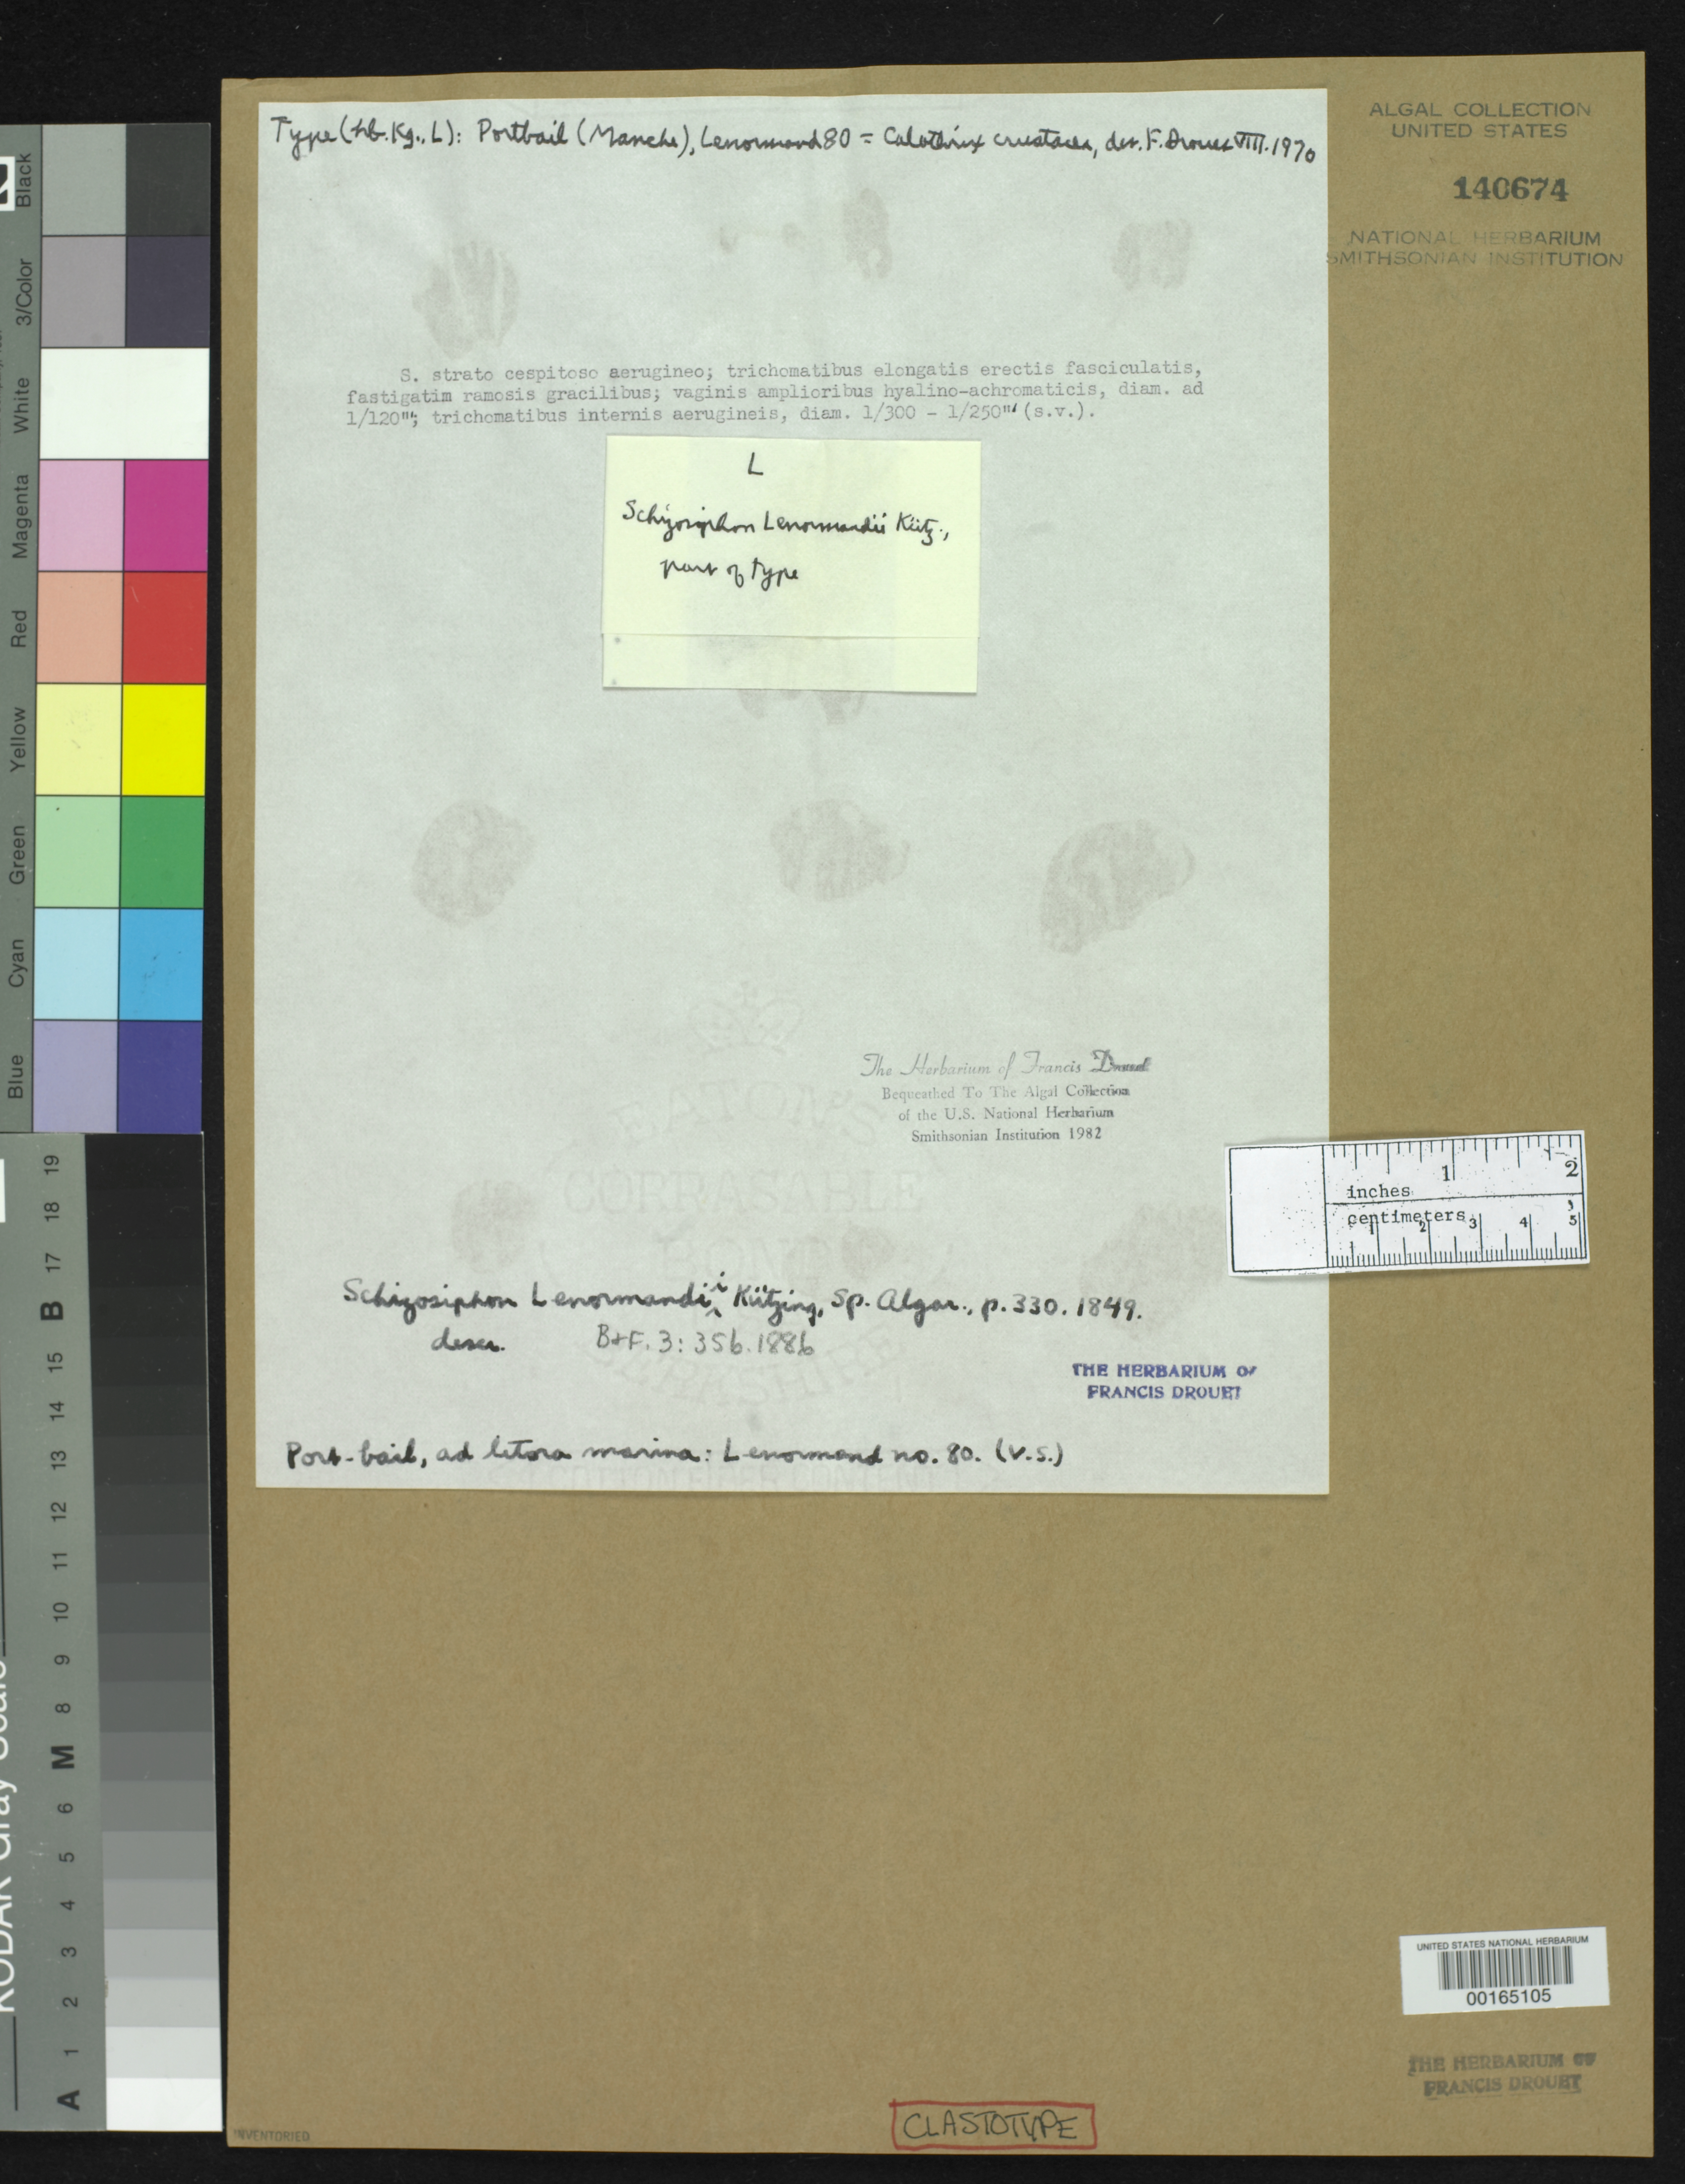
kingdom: Bacteria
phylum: Cyanobacteria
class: Cyanobacteriia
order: Cyanobacteriales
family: Nostocaceae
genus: Schizosiphon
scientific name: Schizosiphon lenormandii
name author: Kütz.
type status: Clastotype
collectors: S. Lenormand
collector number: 80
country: France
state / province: Normandie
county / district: Manche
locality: Portbail.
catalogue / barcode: US 140674